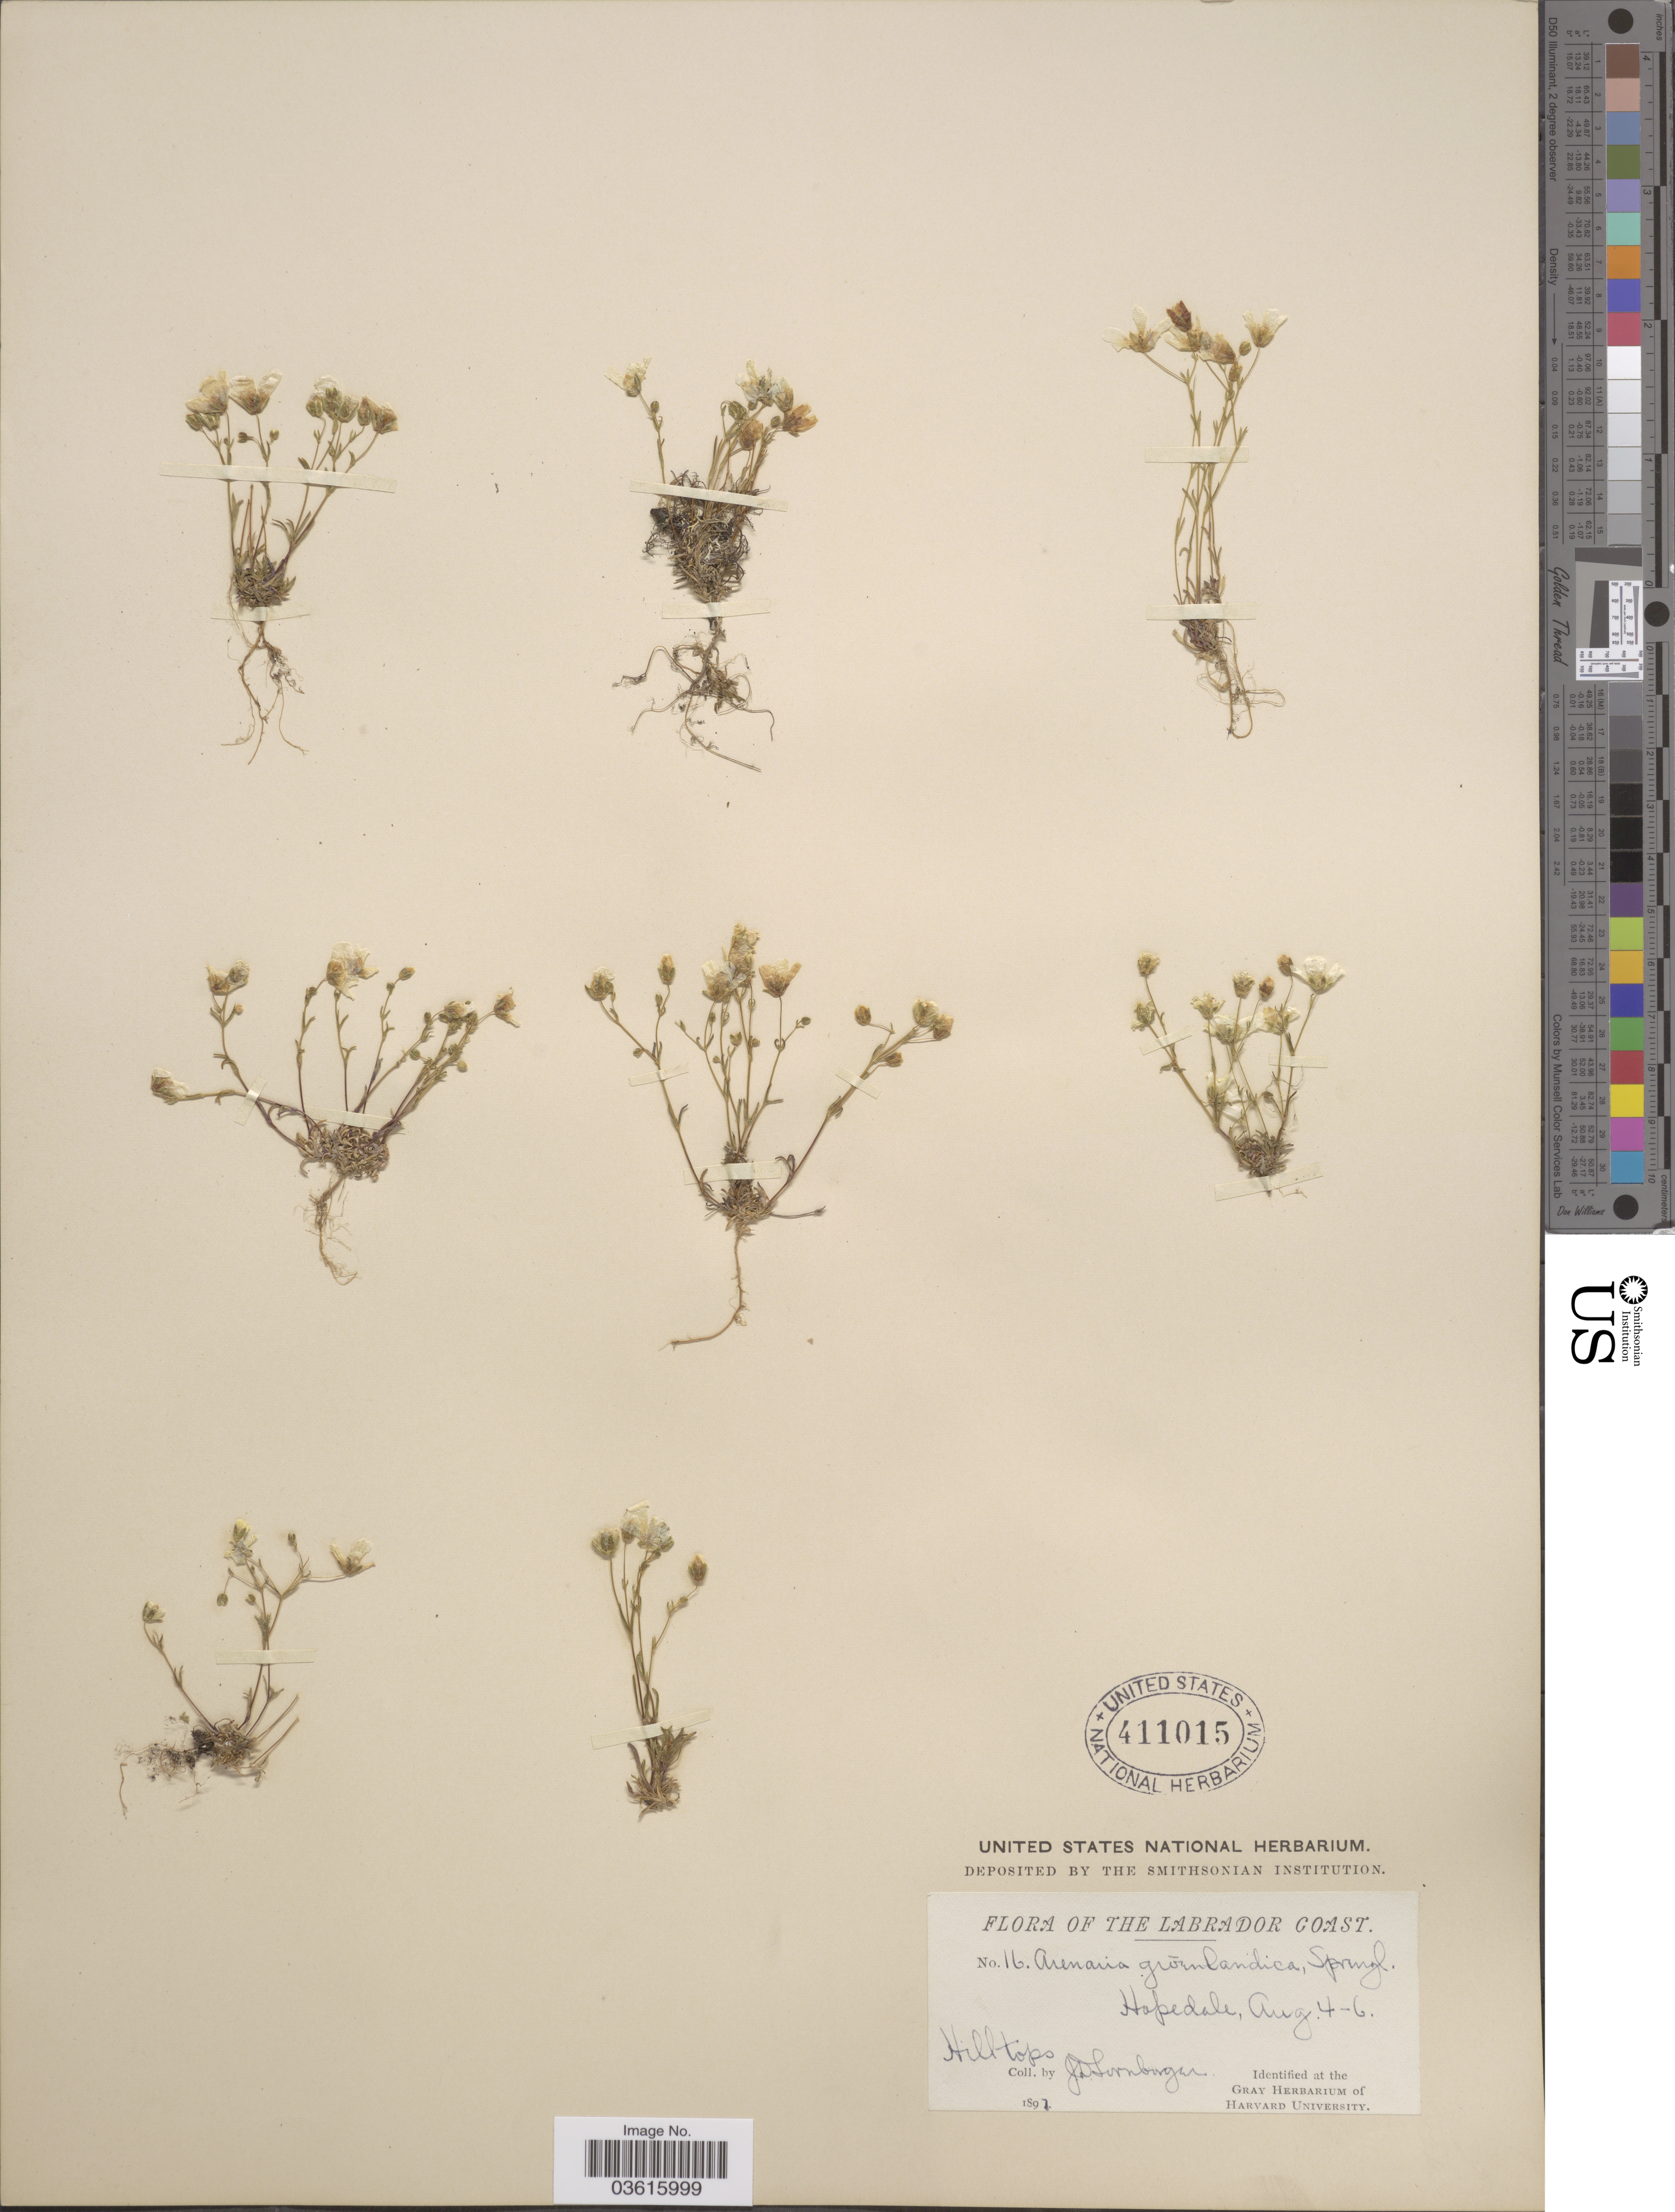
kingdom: Plantae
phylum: Tracheophyta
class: Magnoliopsida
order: Caryophyllales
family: Caryophyllaceae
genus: Minuartia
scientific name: Minuartia groenlandica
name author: (Retz.) Ostenf.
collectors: J. Sornborger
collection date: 1897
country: Canada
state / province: Newfoundland and Labrador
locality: The Labrador Coast. Hopedale. Hilltops.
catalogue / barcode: US 411015